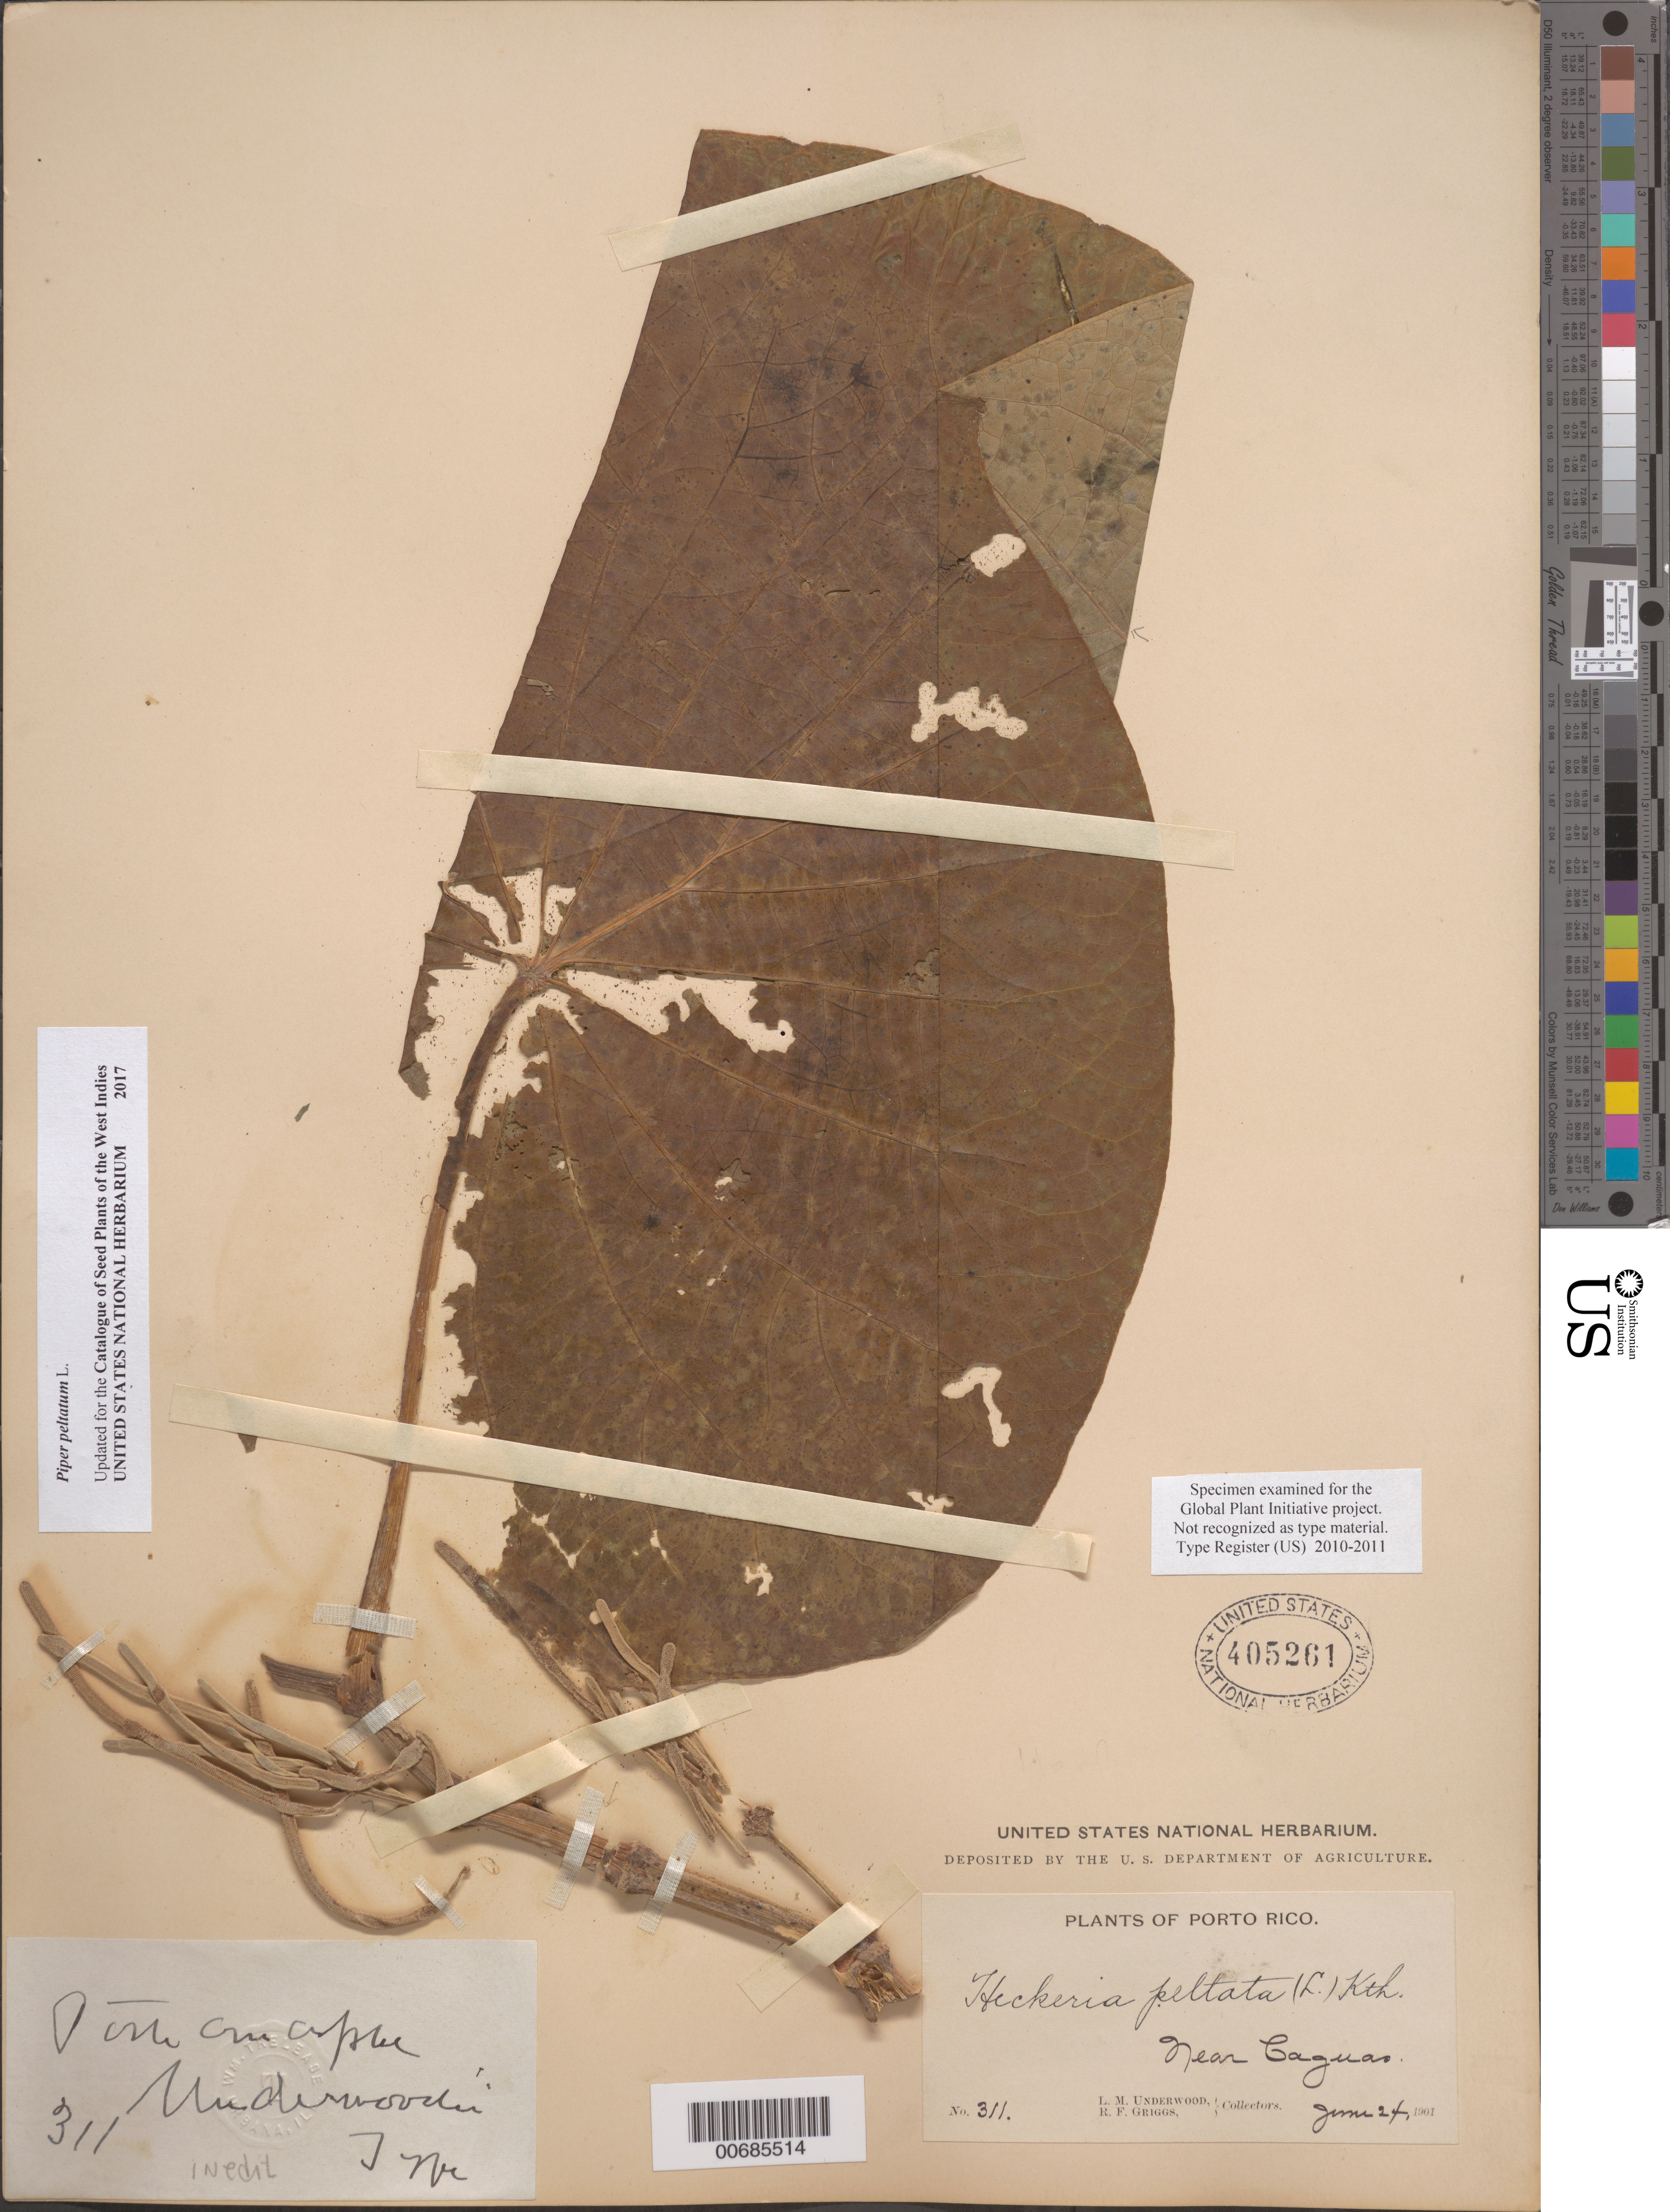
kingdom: Plantae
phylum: Tracheophyta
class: Magnoliopsida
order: Piperales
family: Piperaceae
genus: Piper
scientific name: Piper peltatum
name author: L.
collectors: L. M. Underwood & R. F. Griggs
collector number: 311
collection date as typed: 24 Jun 1901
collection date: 1901-06-24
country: Puerto Rico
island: Greater Antilles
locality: Near Caguaro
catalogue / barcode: US 405261